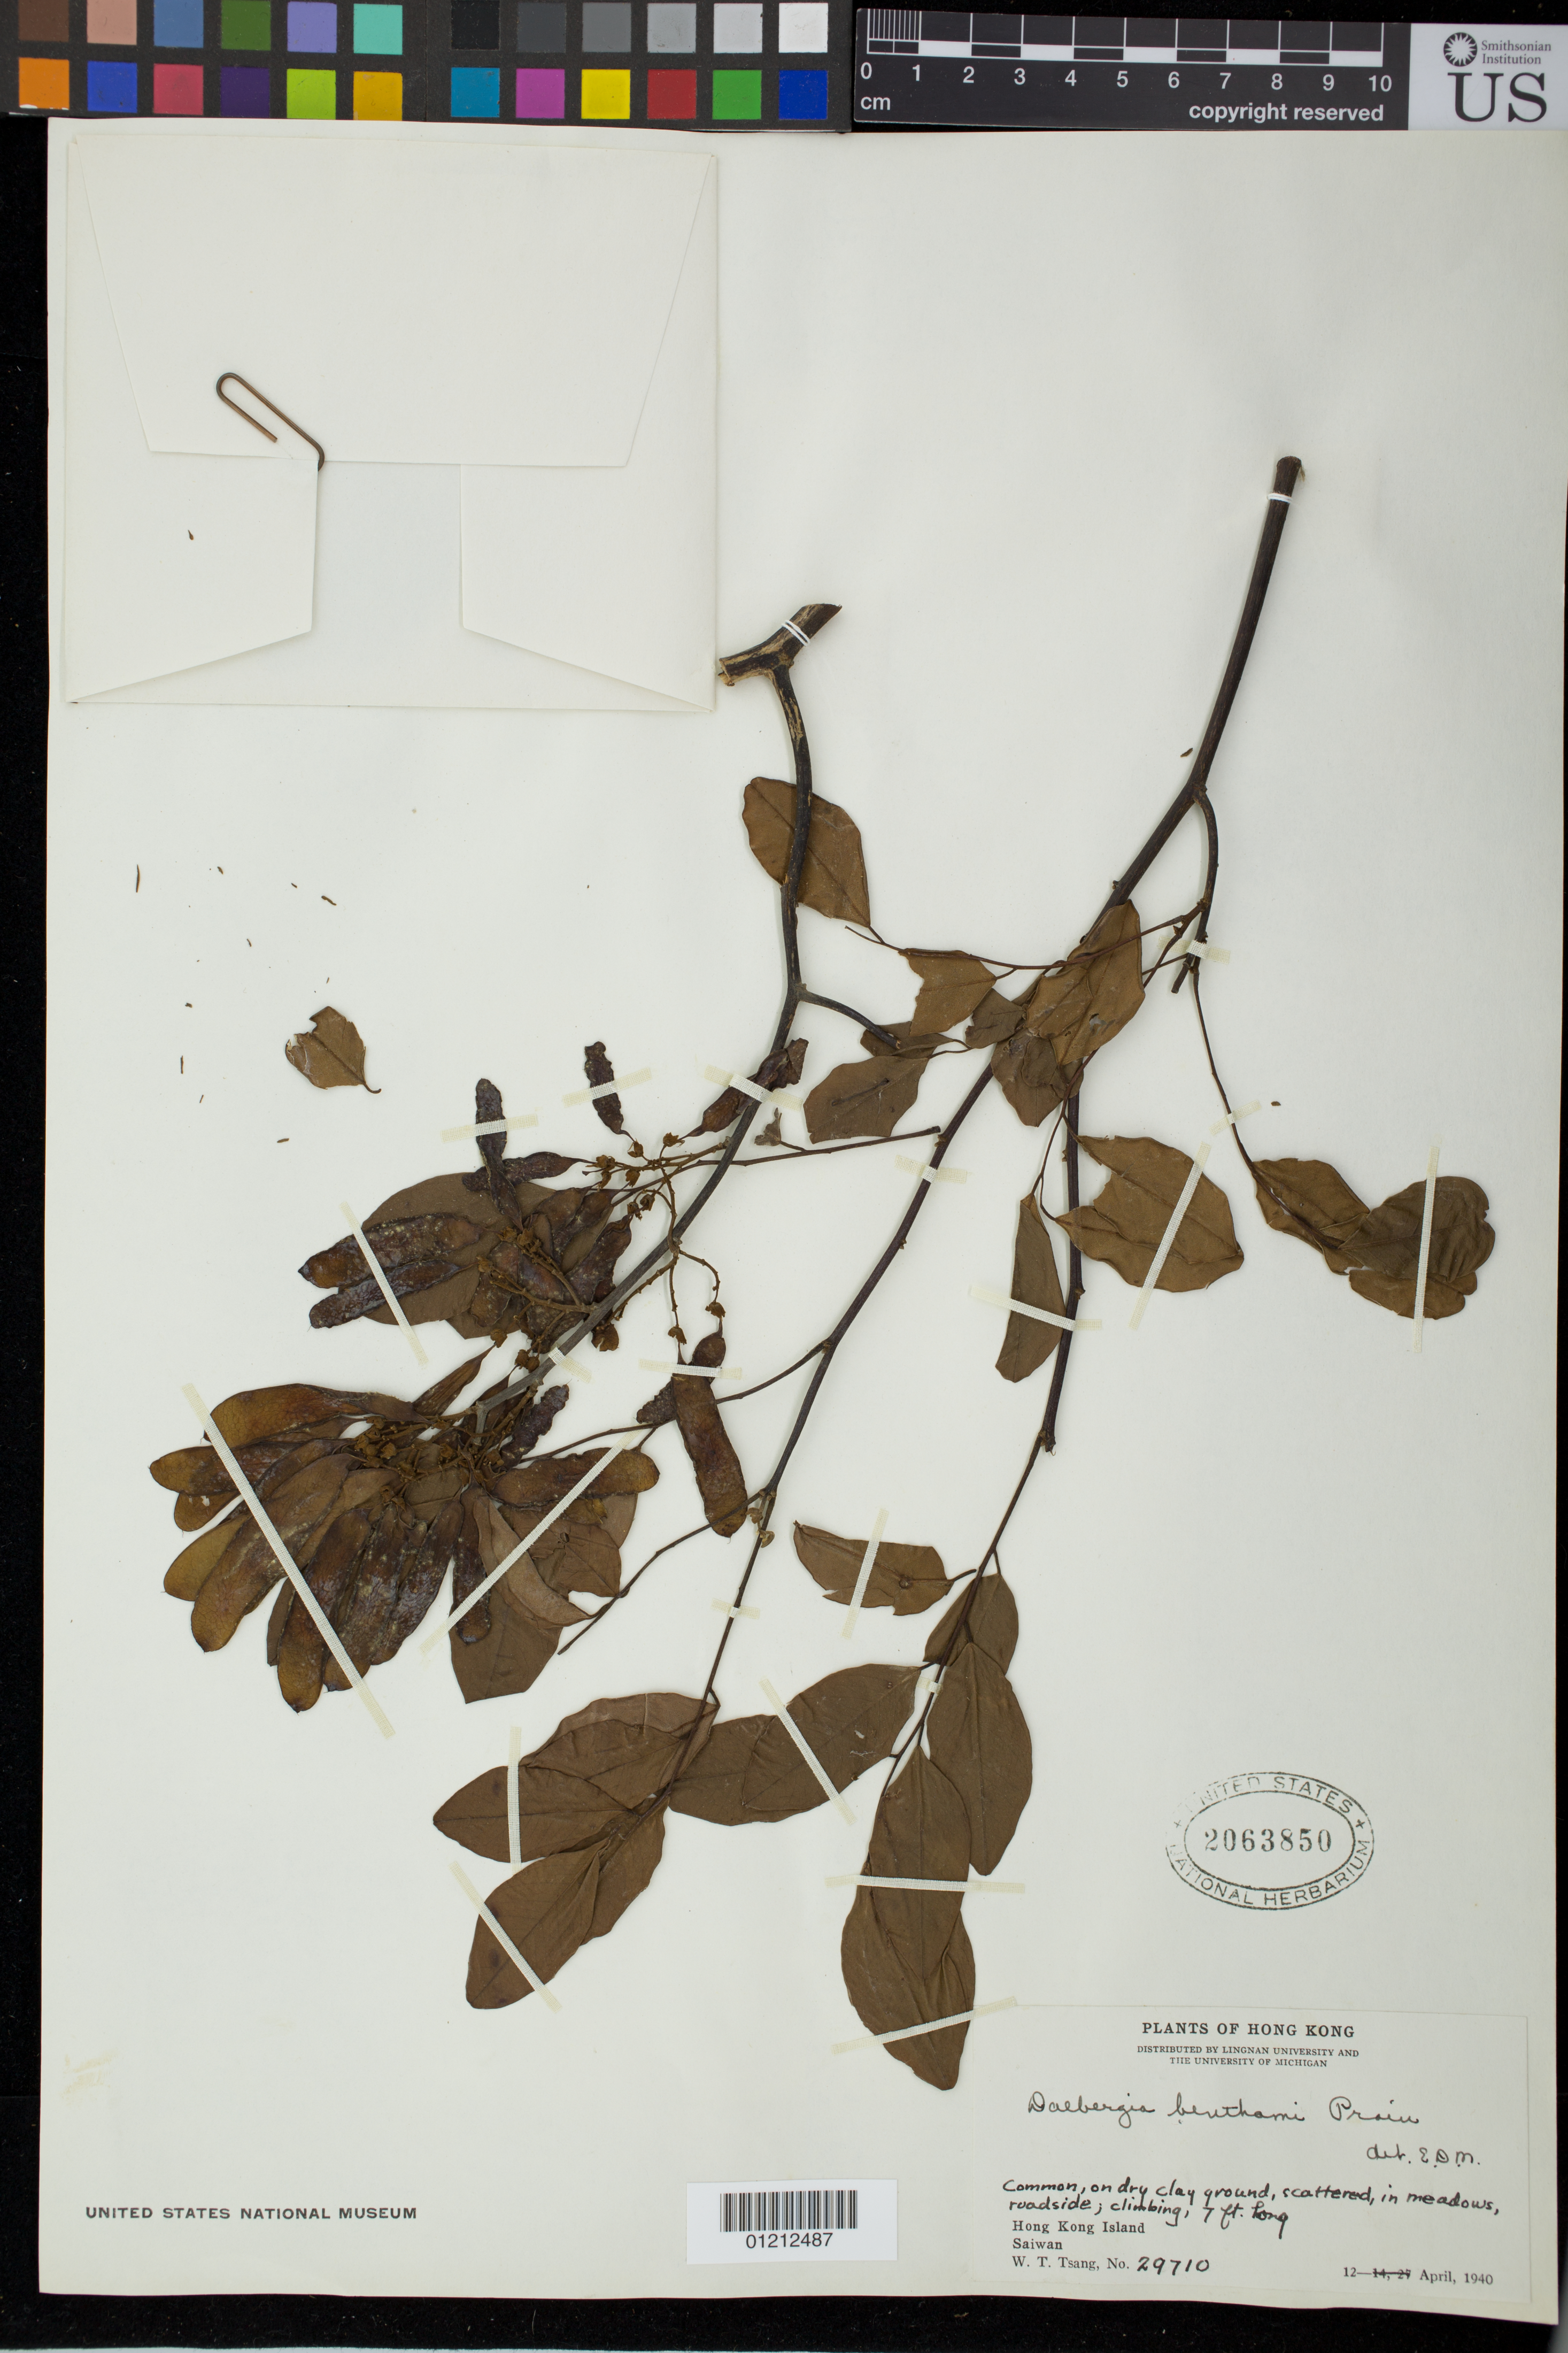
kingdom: Plantae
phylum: Tracheophyta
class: Magnoliopsida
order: Fabales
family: Fabaceae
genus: Dalbergia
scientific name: Dalbergia benthamii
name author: Prain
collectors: W. T. Tsang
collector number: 29710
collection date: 1940-04-12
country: China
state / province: Hong Kong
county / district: Western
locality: Saiwan. Common, on dry clay ground, scattered, in meadows, roadside, climbing.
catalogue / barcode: US 2063850